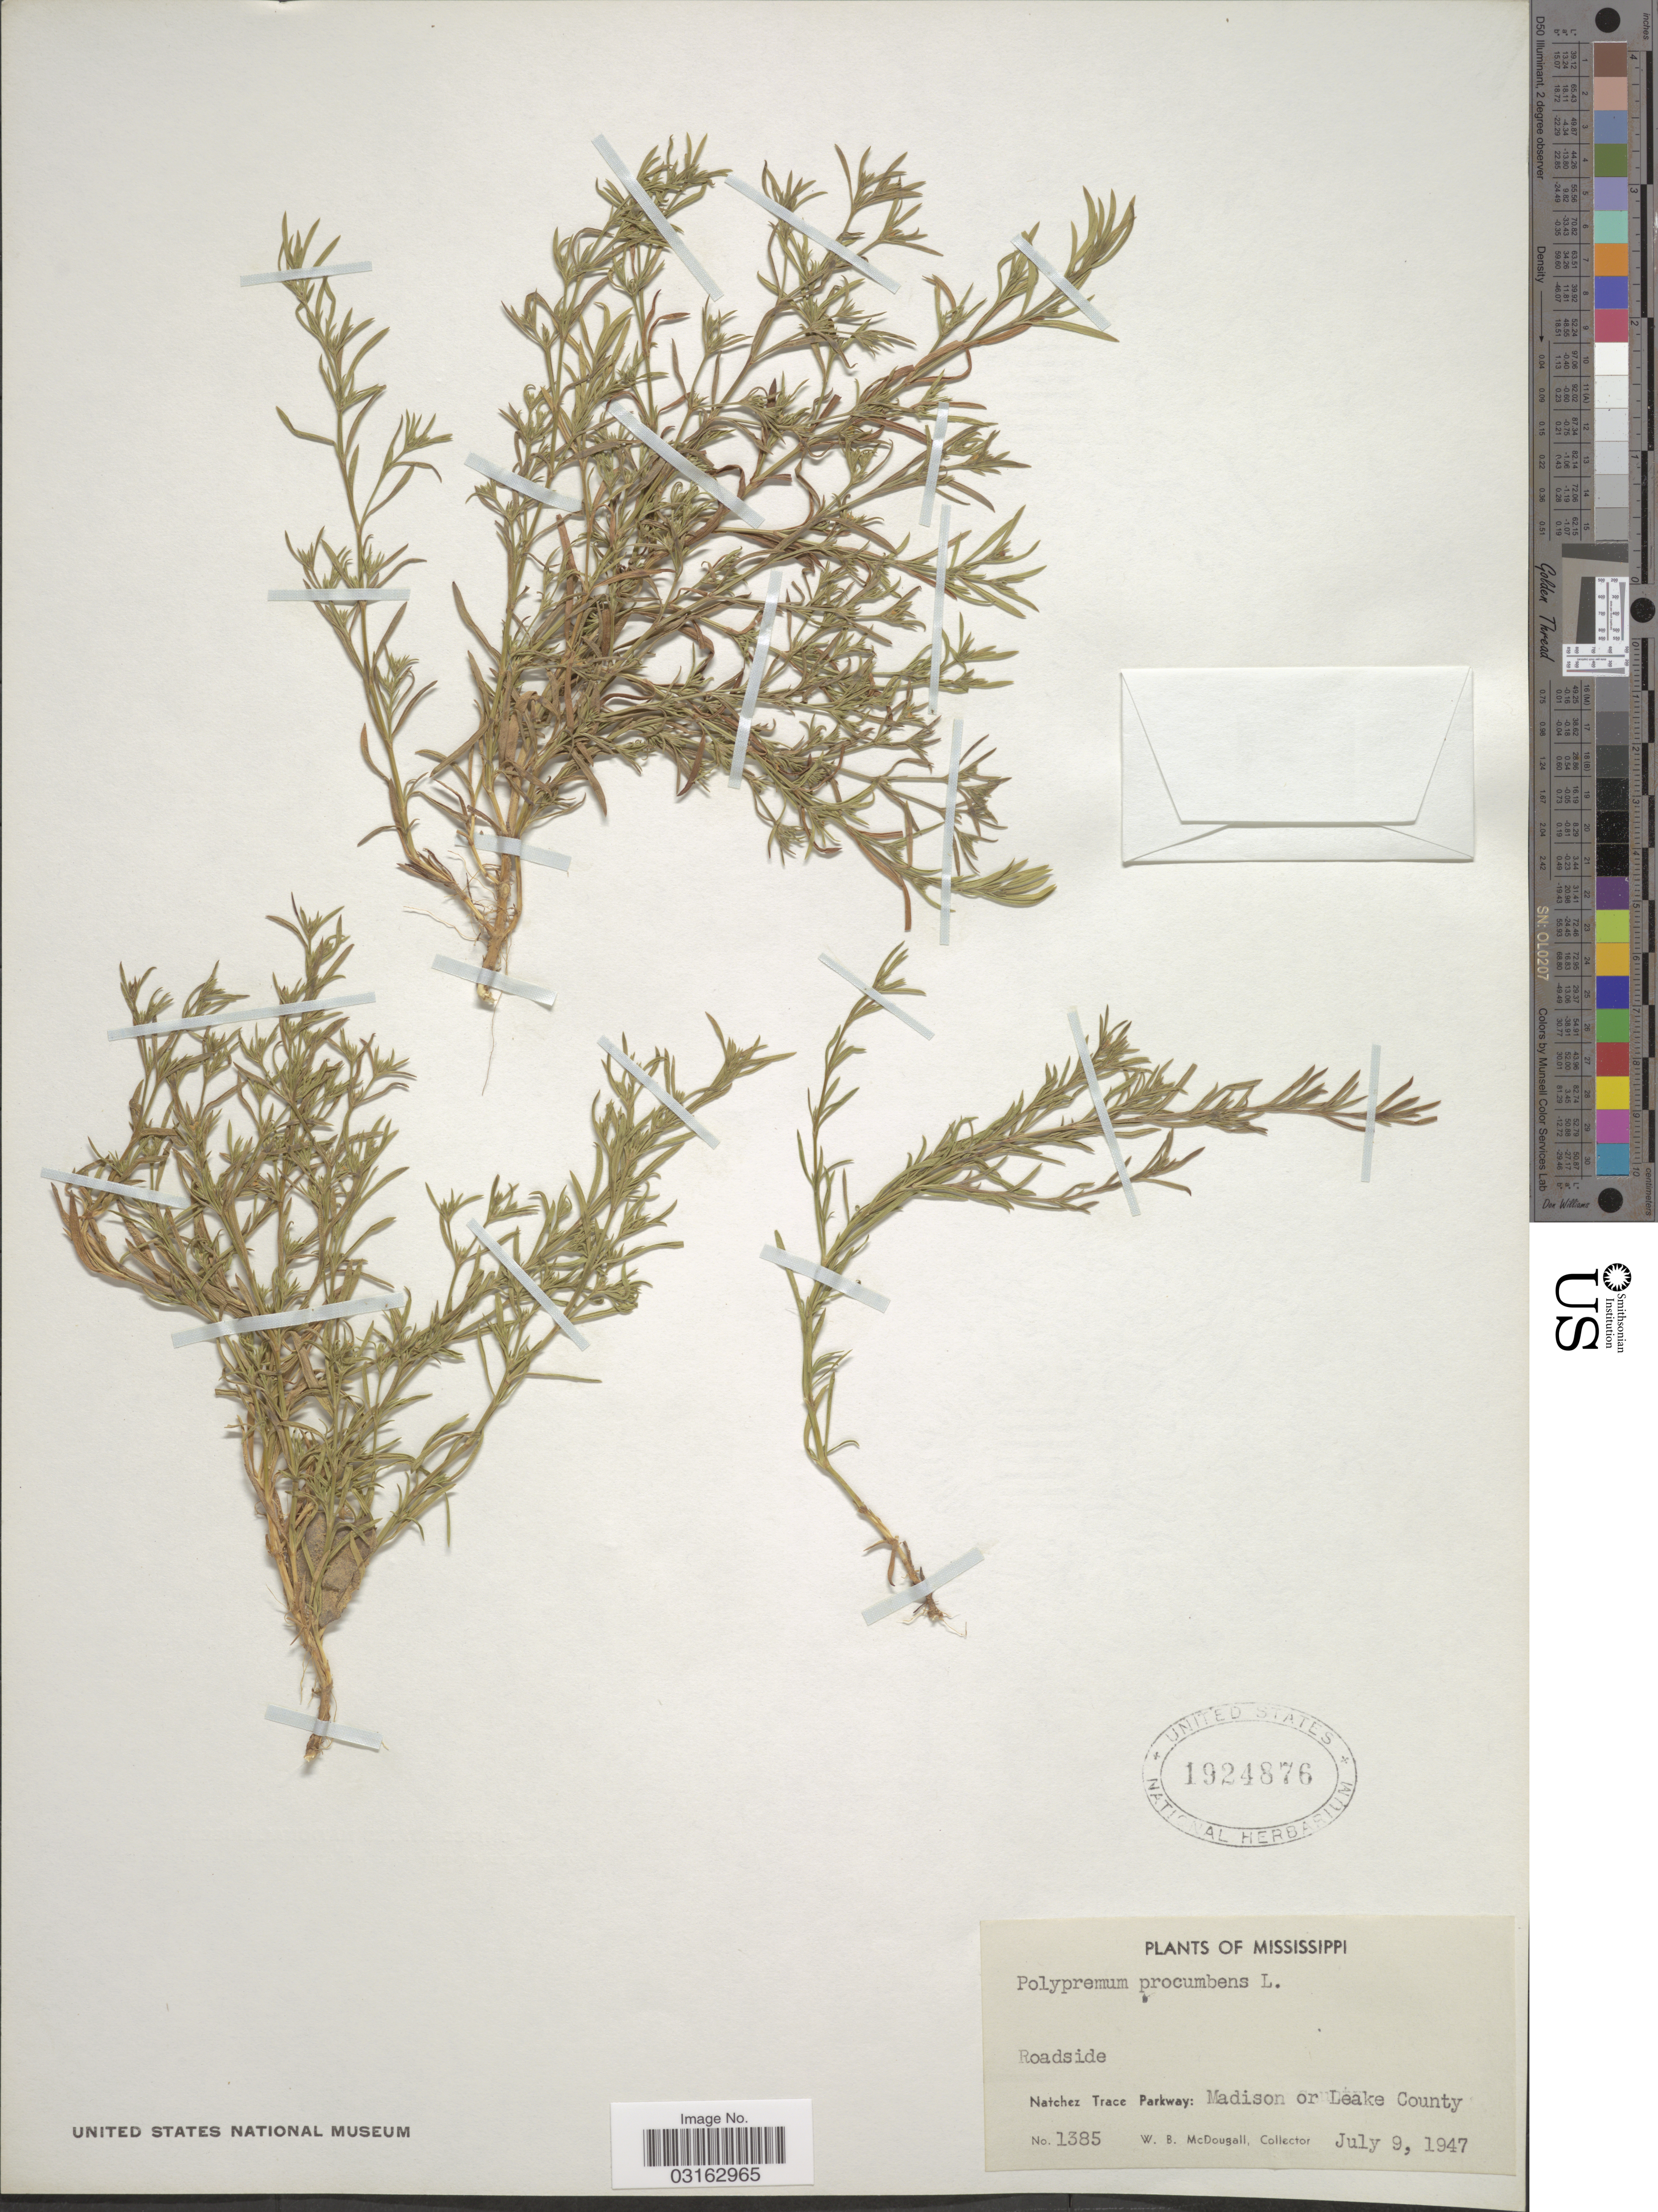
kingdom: Plantae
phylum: Tracheophyta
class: Magnoliopsida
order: Lamiales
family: Tetrachondraceae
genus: Polypremum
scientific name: Polypremum procumbens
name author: L.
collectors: W. B. McDougall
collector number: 1385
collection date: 1947-07-09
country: United States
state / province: Mississippi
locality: Natchez Trace Parkway: Madison or Leake Co.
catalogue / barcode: US 1924876